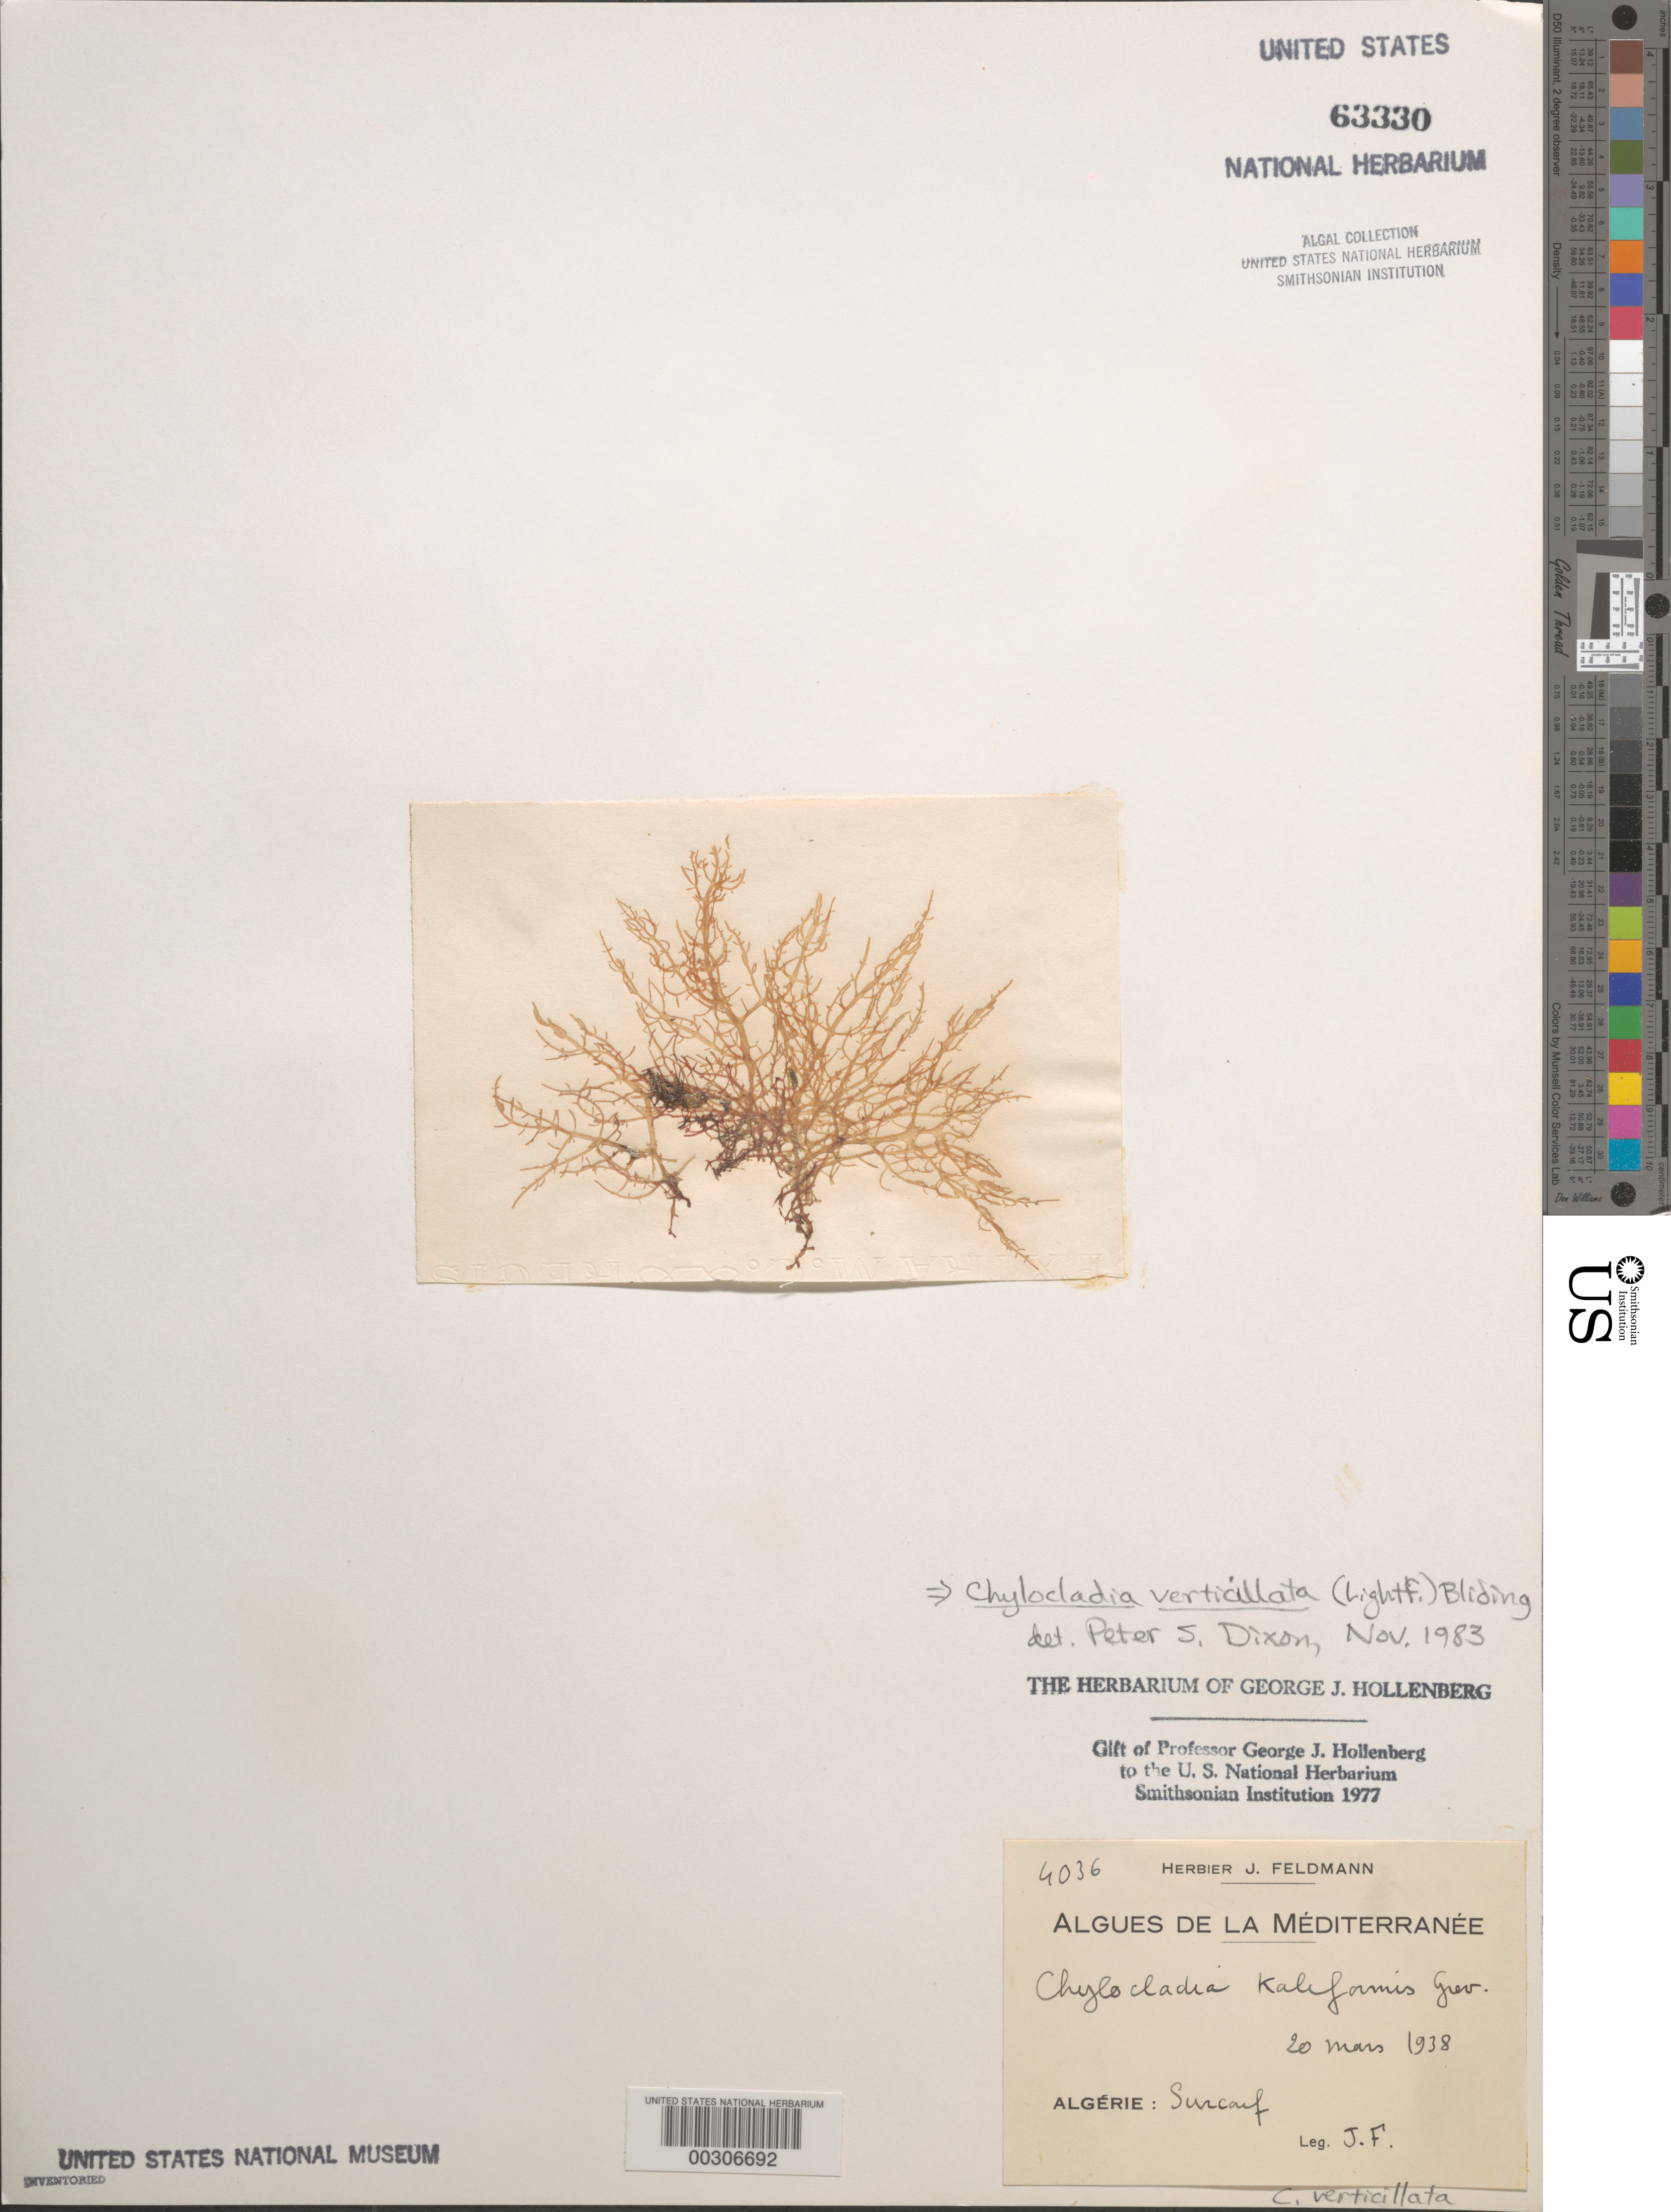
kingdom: Plantae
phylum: Rhodophyta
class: Florideophyceae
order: Rhodymeniales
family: Champiaceae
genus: Chylocladia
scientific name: Chylocladia verticillata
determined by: Dixon, P. S.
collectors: J. Feldmann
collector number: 4036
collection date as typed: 20 Mar 1938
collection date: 1938-03-20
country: Algeria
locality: Surcouf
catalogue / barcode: US 63330